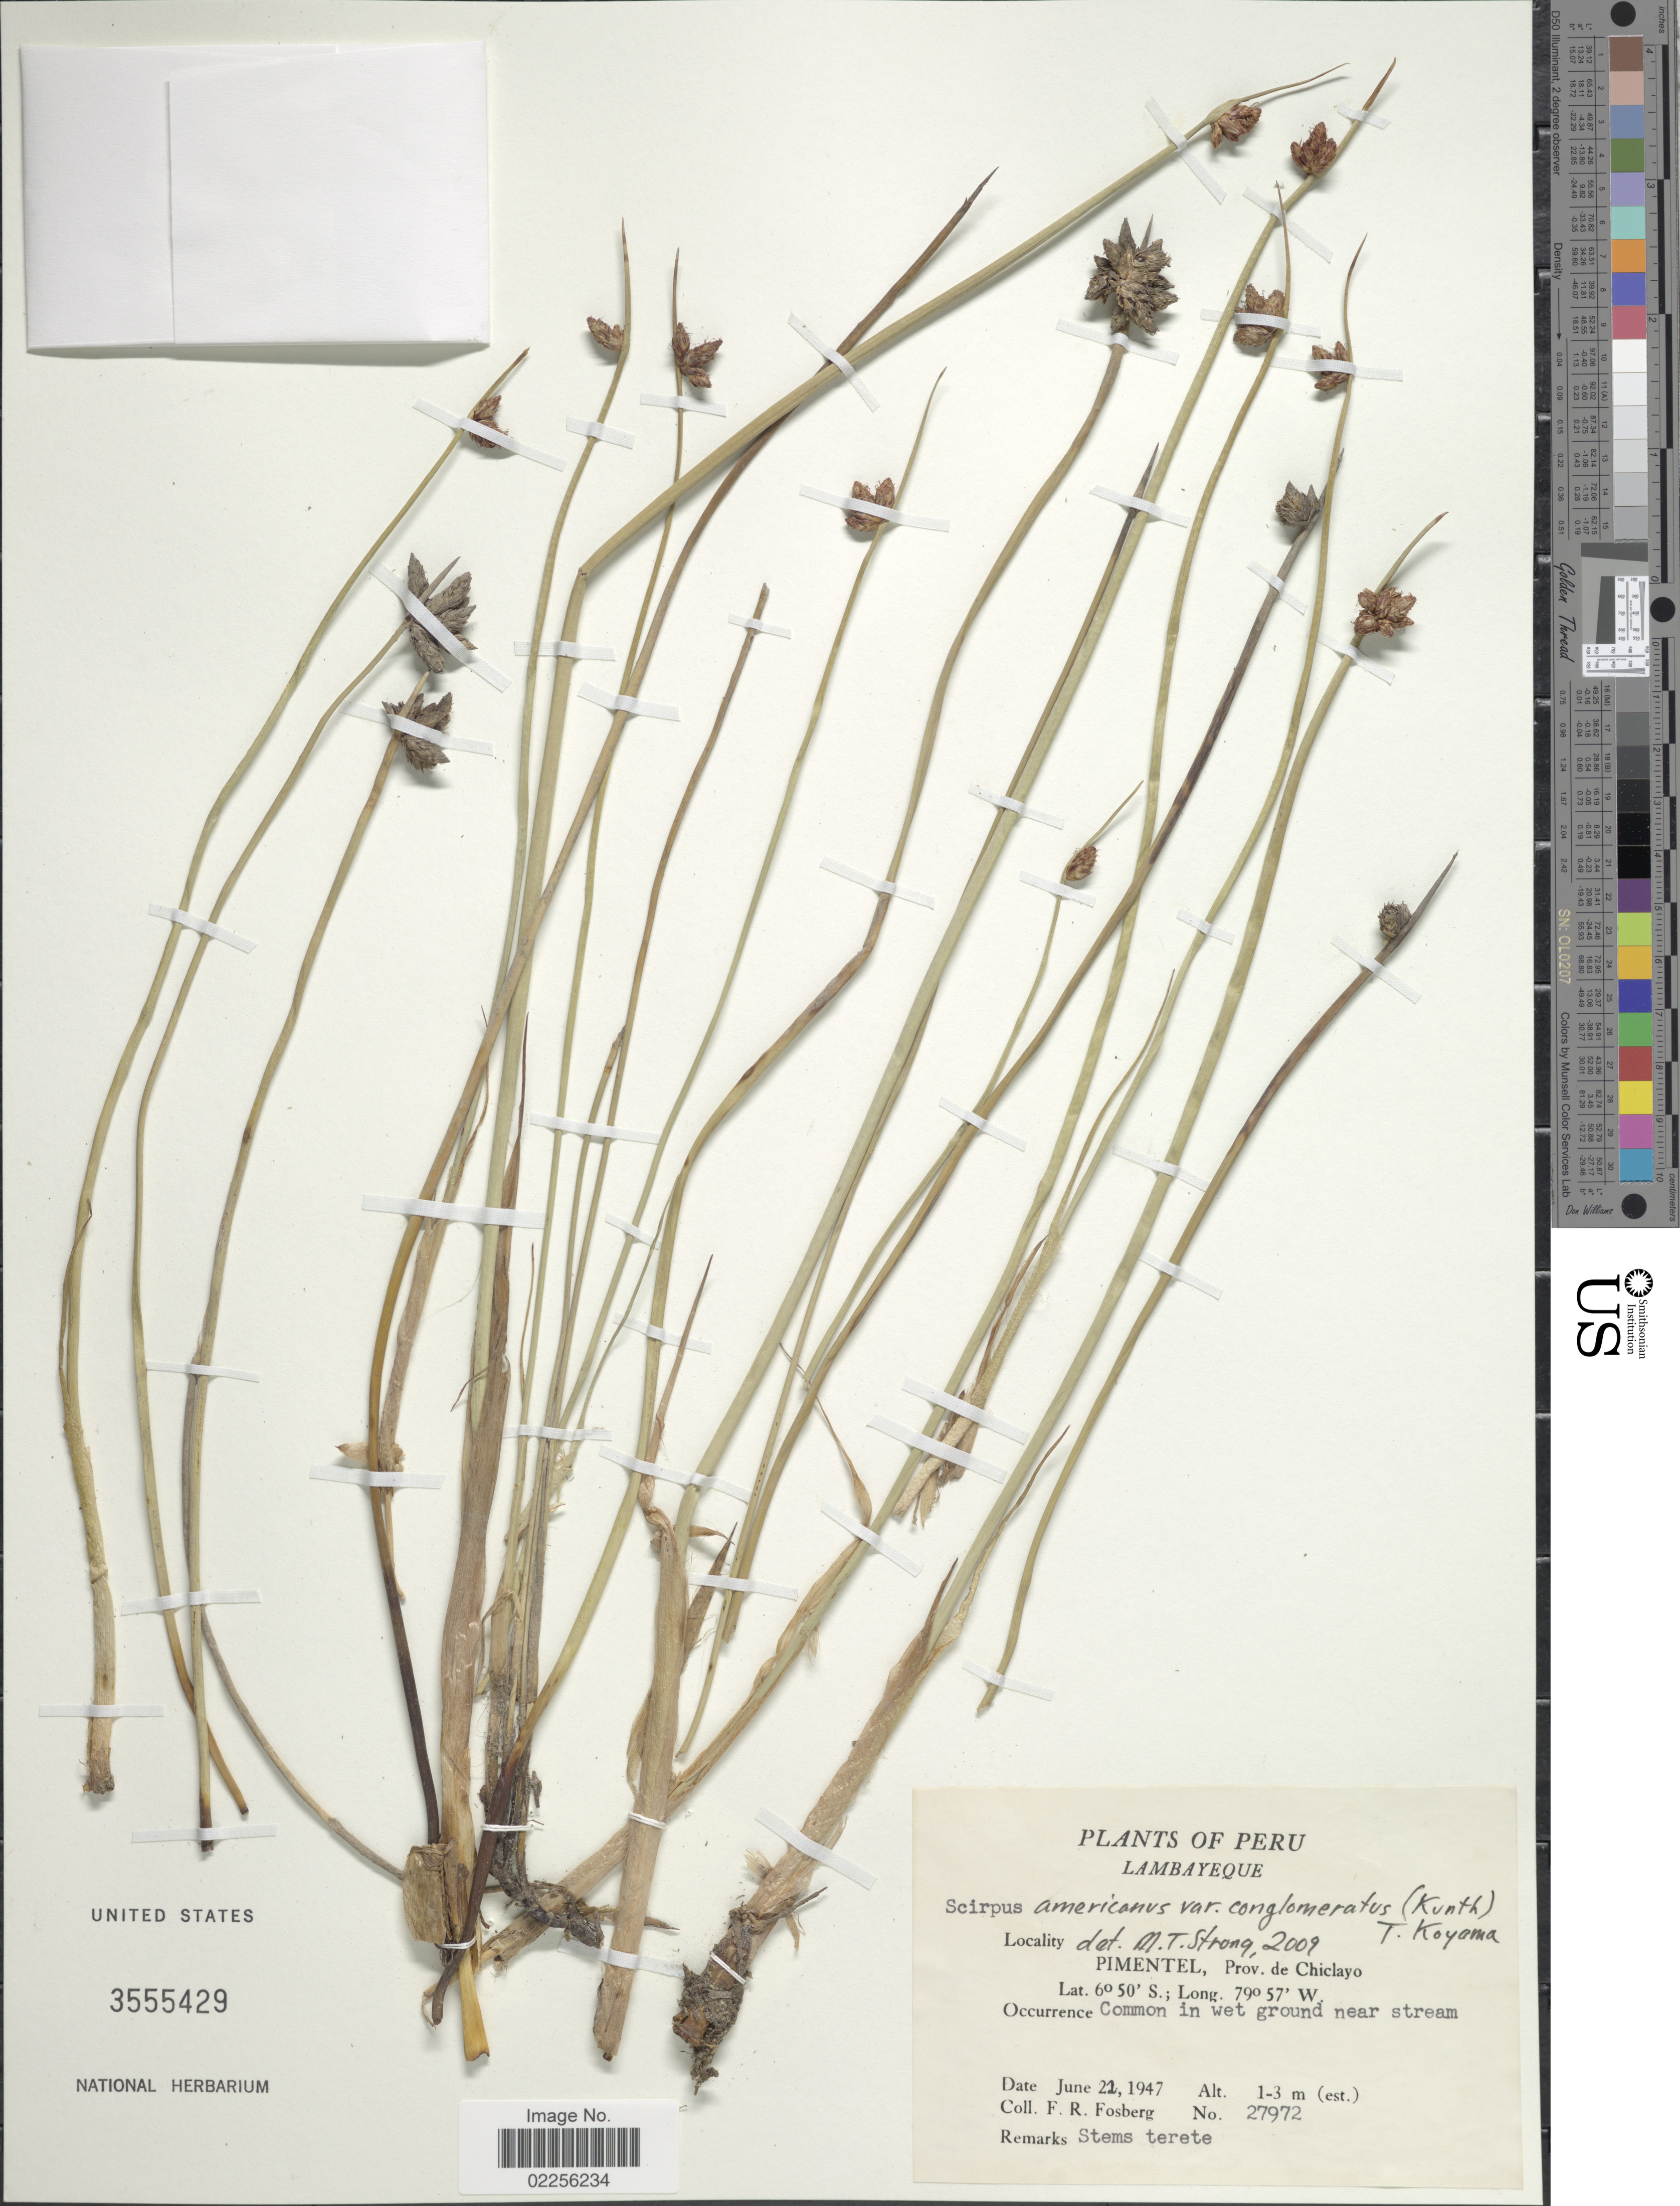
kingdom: Plantae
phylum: Tracheophyta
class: Liliopsida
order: Poales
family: Cyperaceae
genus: Schoenoplectus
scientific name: Schoenoplectus pungens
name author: (Vahl) Palla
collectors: F. R. Fosberg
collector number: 27972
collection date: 1947-06-21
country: Peru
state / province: Lambayeque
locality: Pimentel, Prov de Chiclayo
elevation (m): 1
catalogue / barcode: US 3555429